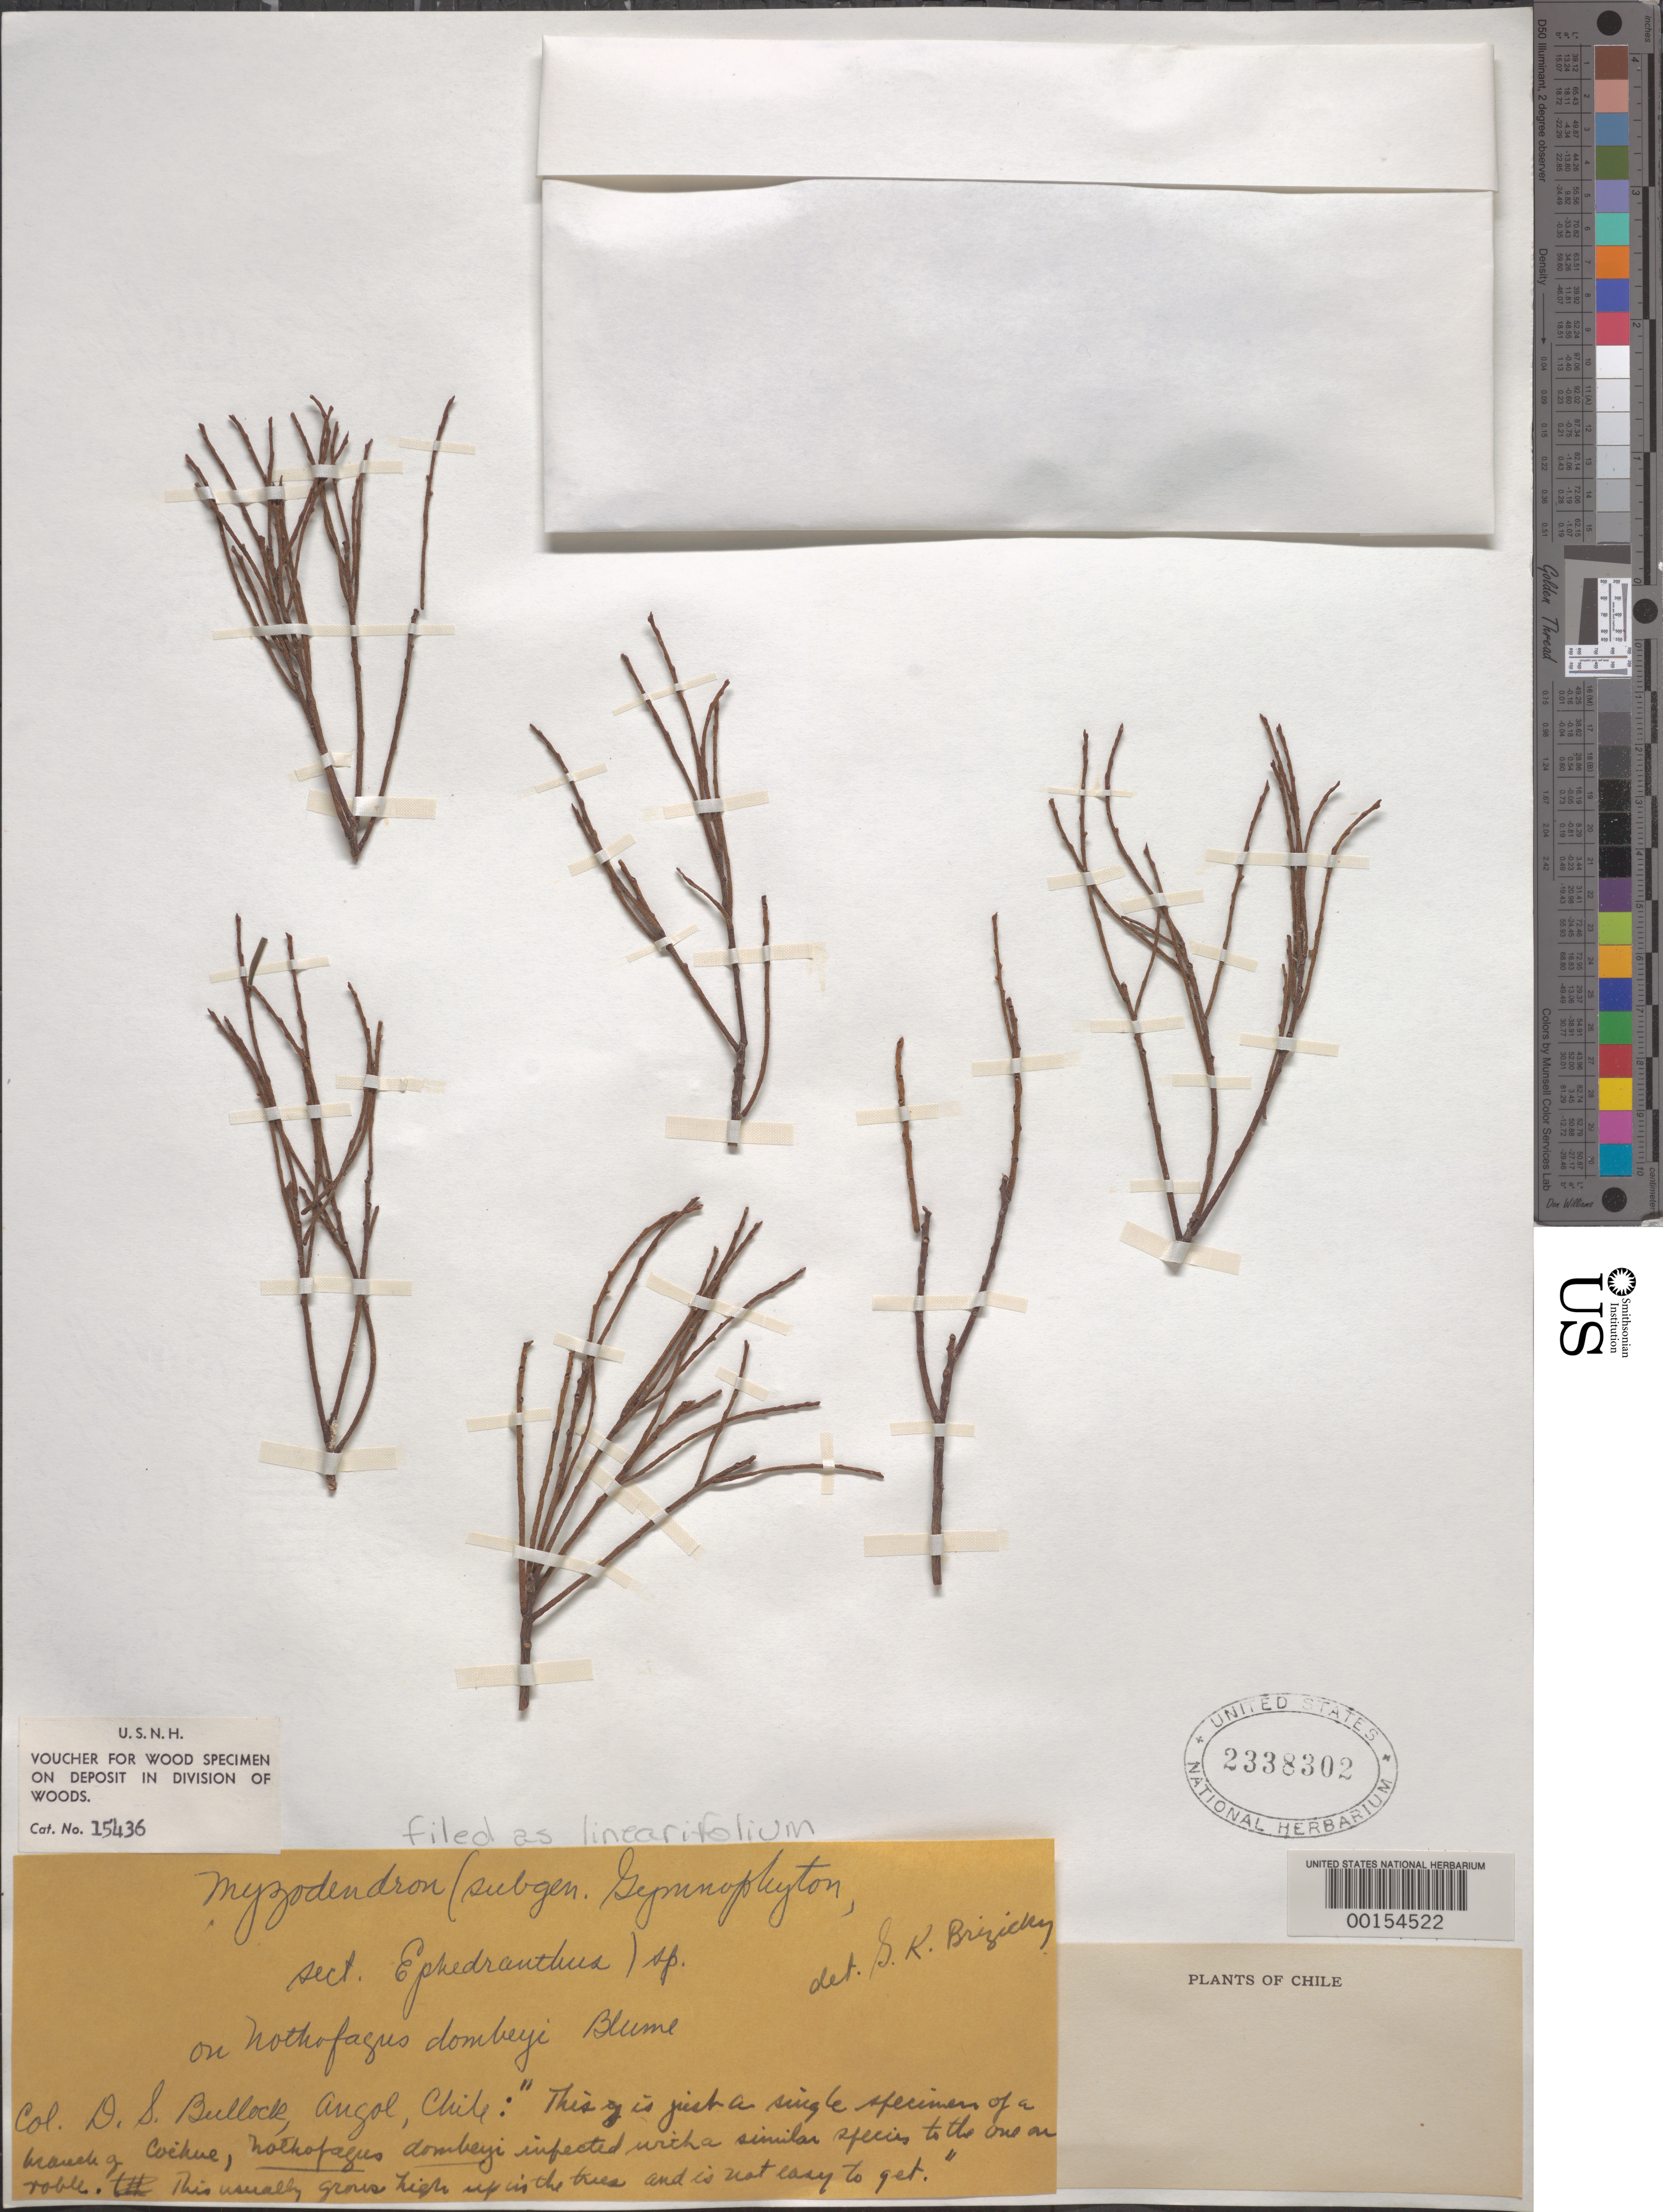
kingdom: Plantae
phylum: Tracheophyta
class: Magnoliopsida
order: Santalales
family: Misodendraceae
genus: Misodendrum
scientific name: Misodendrum linearifolium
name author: DC.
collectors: D. S. Bullock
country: Chile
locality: Angol.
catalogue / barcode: US 2338302